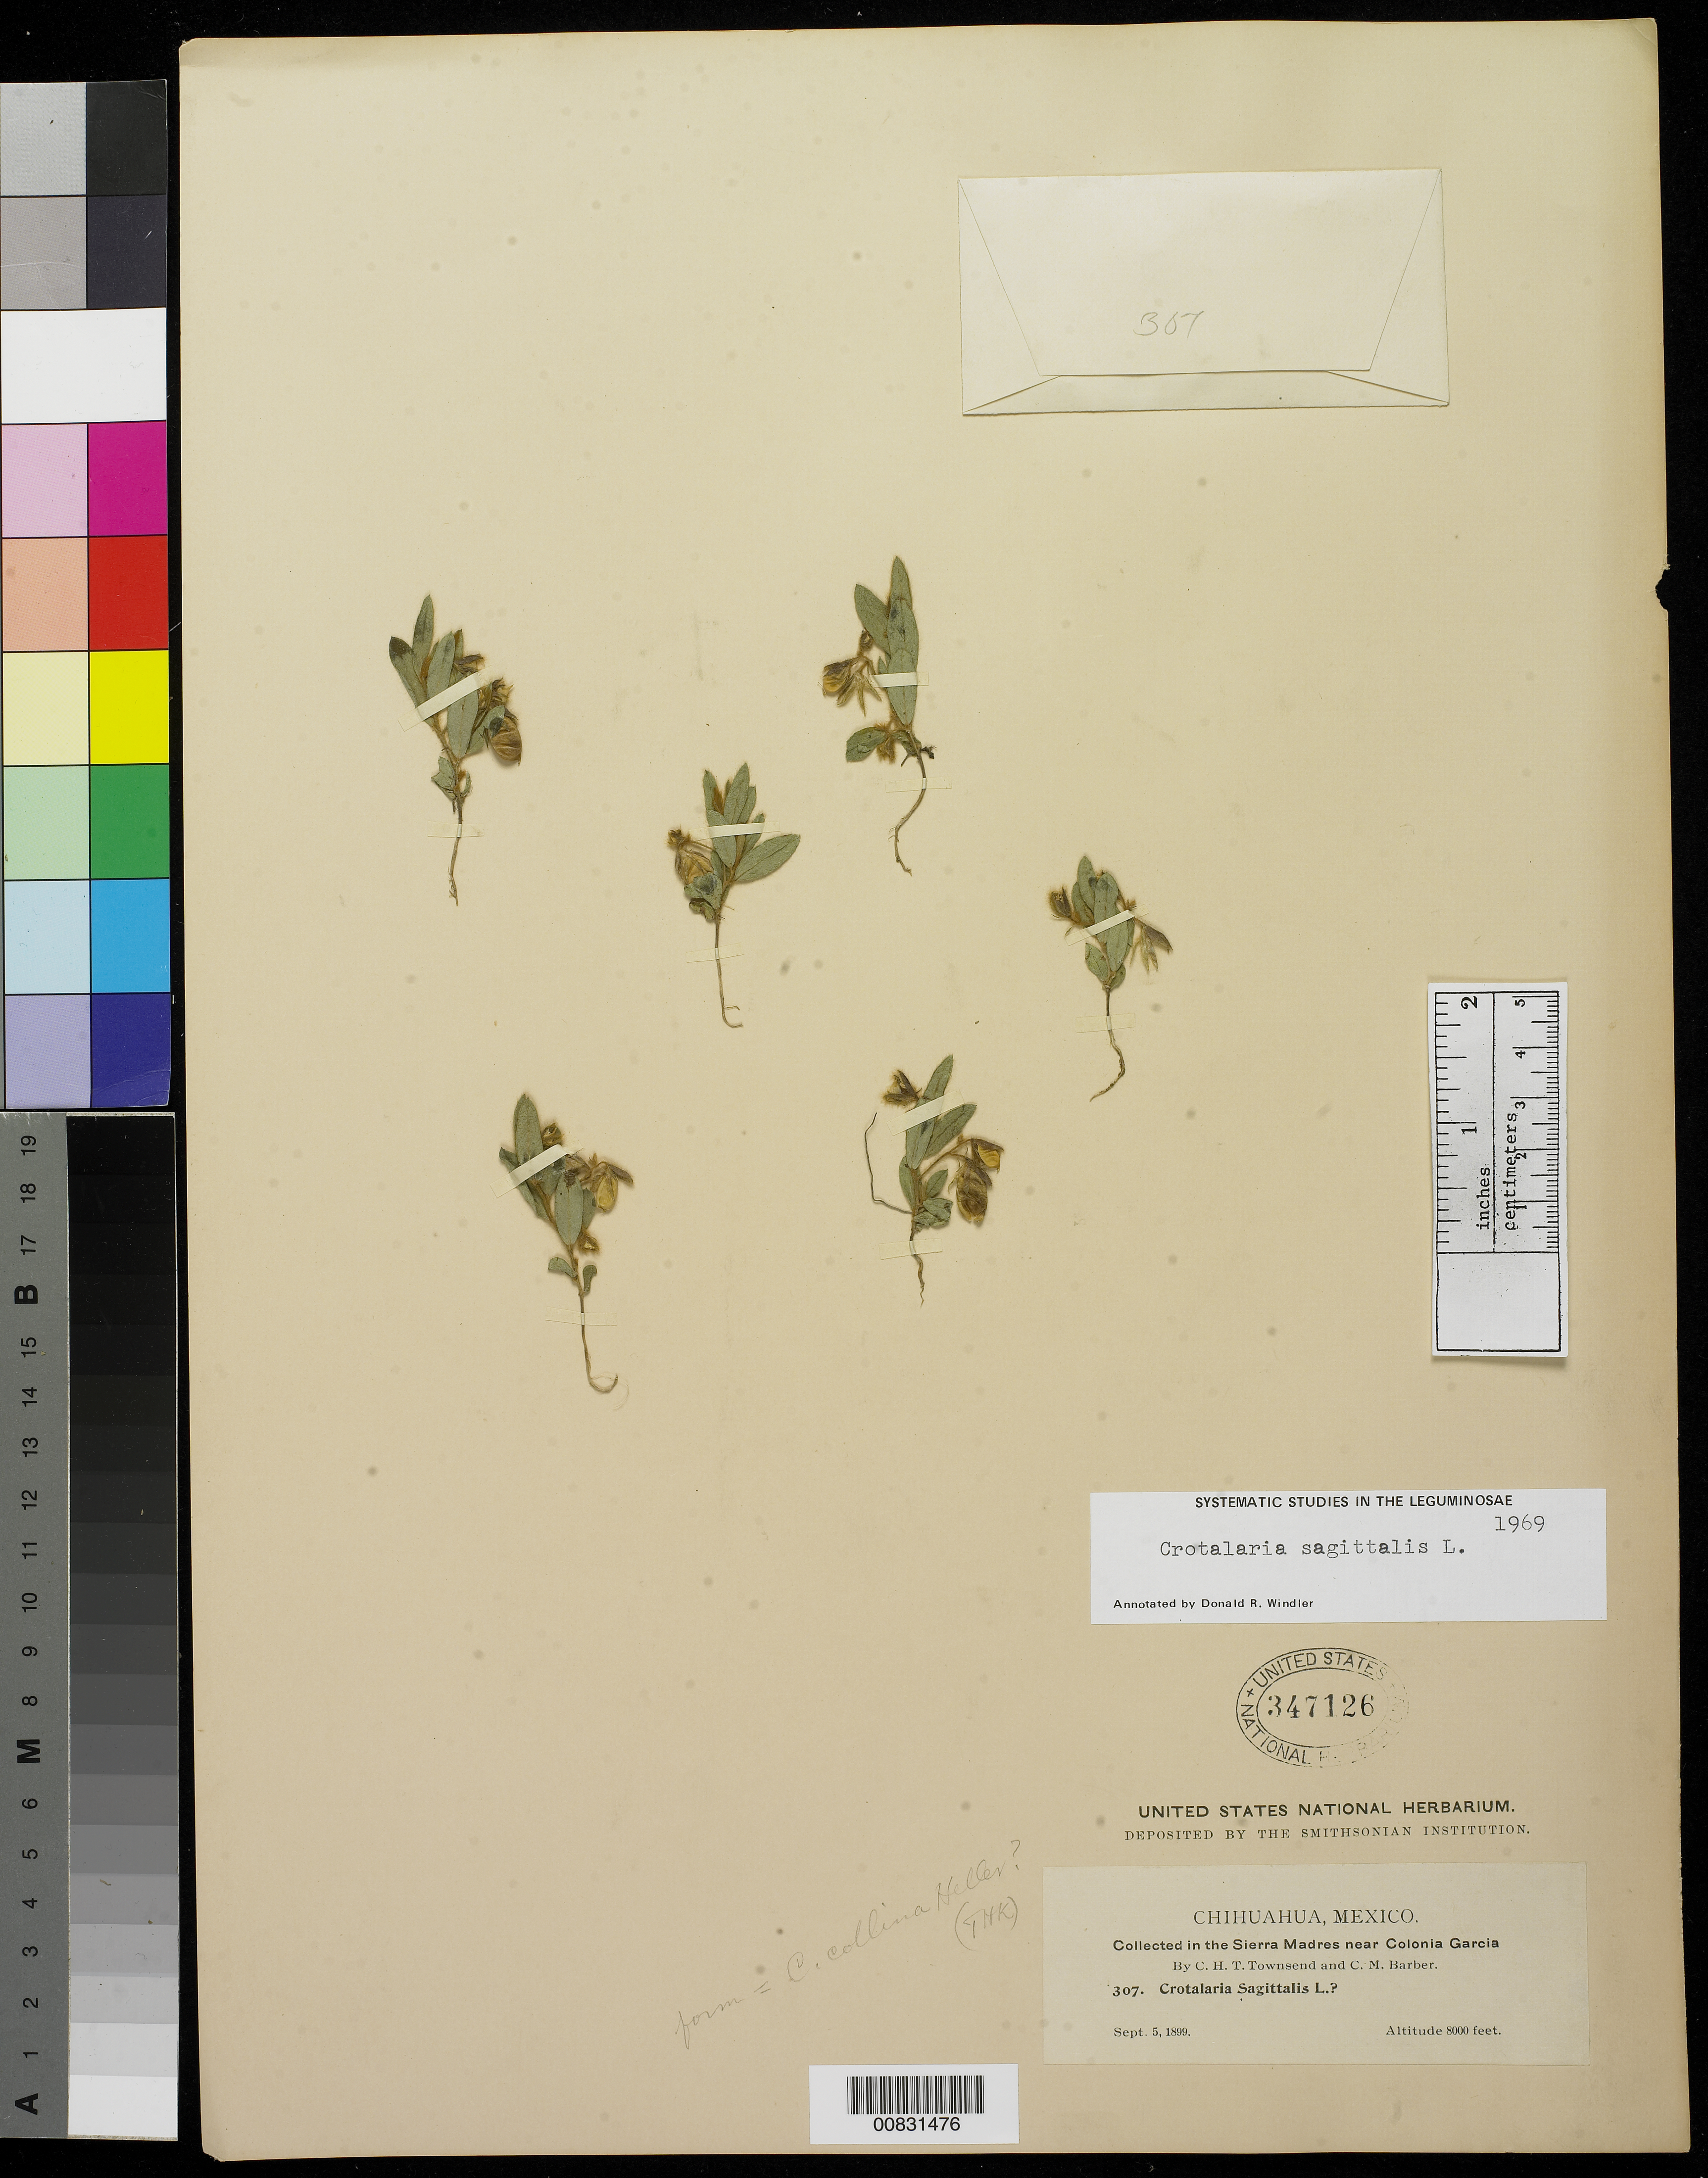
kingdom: Plantae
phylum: Tracheophyta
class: Magnoliopsida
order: Fabales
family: Fabaceae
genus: Crotalaria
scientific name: Crotalaria sagittalis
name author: L.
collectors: C. H. T. Townsend & C. Barber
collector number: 307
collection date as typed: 05 Sep 1899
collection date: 1899-09-05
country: Mexico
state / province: Chihuahua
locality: Sierra Madre near Colonia García.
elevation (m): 2438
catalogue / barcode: US 347126